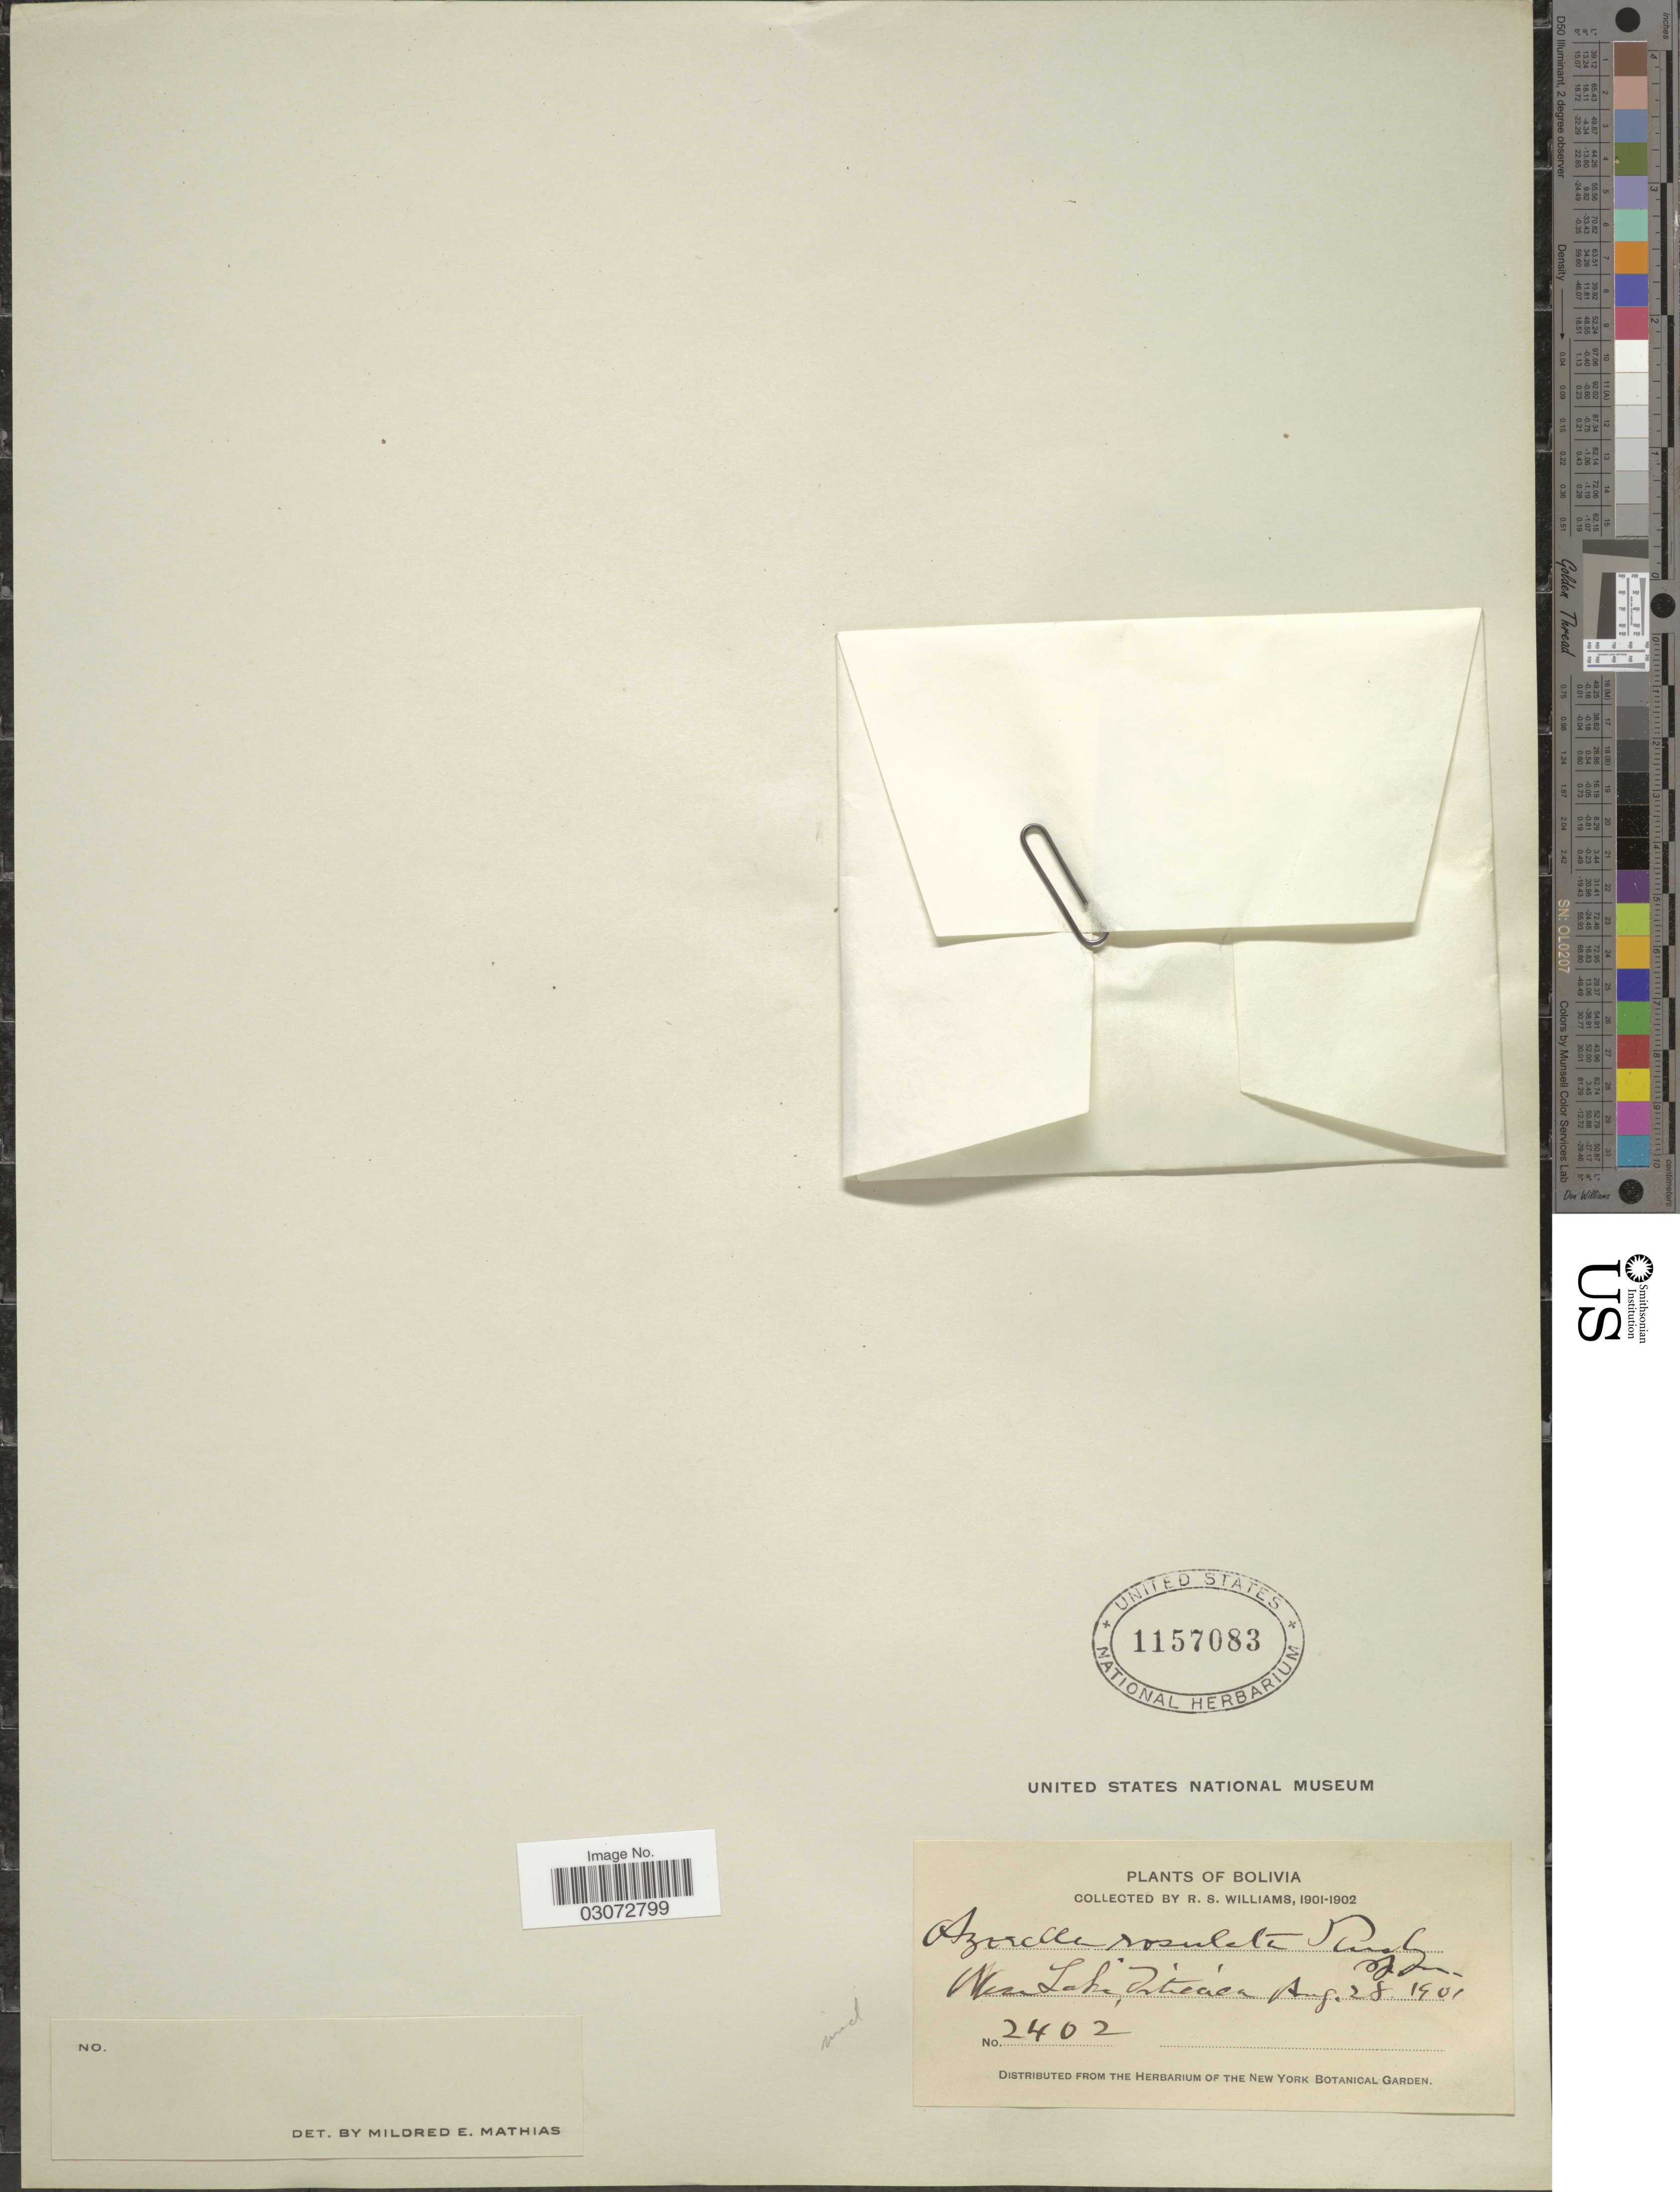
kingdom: Plantae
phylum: Tracheophyta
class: Magnoliopsida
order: Apiales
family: Apiaceae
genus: Azorella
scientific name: Azorella pulvinata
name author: Wedd.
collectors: R. S. Williams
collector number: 2402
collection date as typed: Aug. 28, 1901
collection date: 1901-08-28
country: Bolivia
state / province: La Paz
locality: Near Lago Titicaca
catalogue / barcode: US 1157083